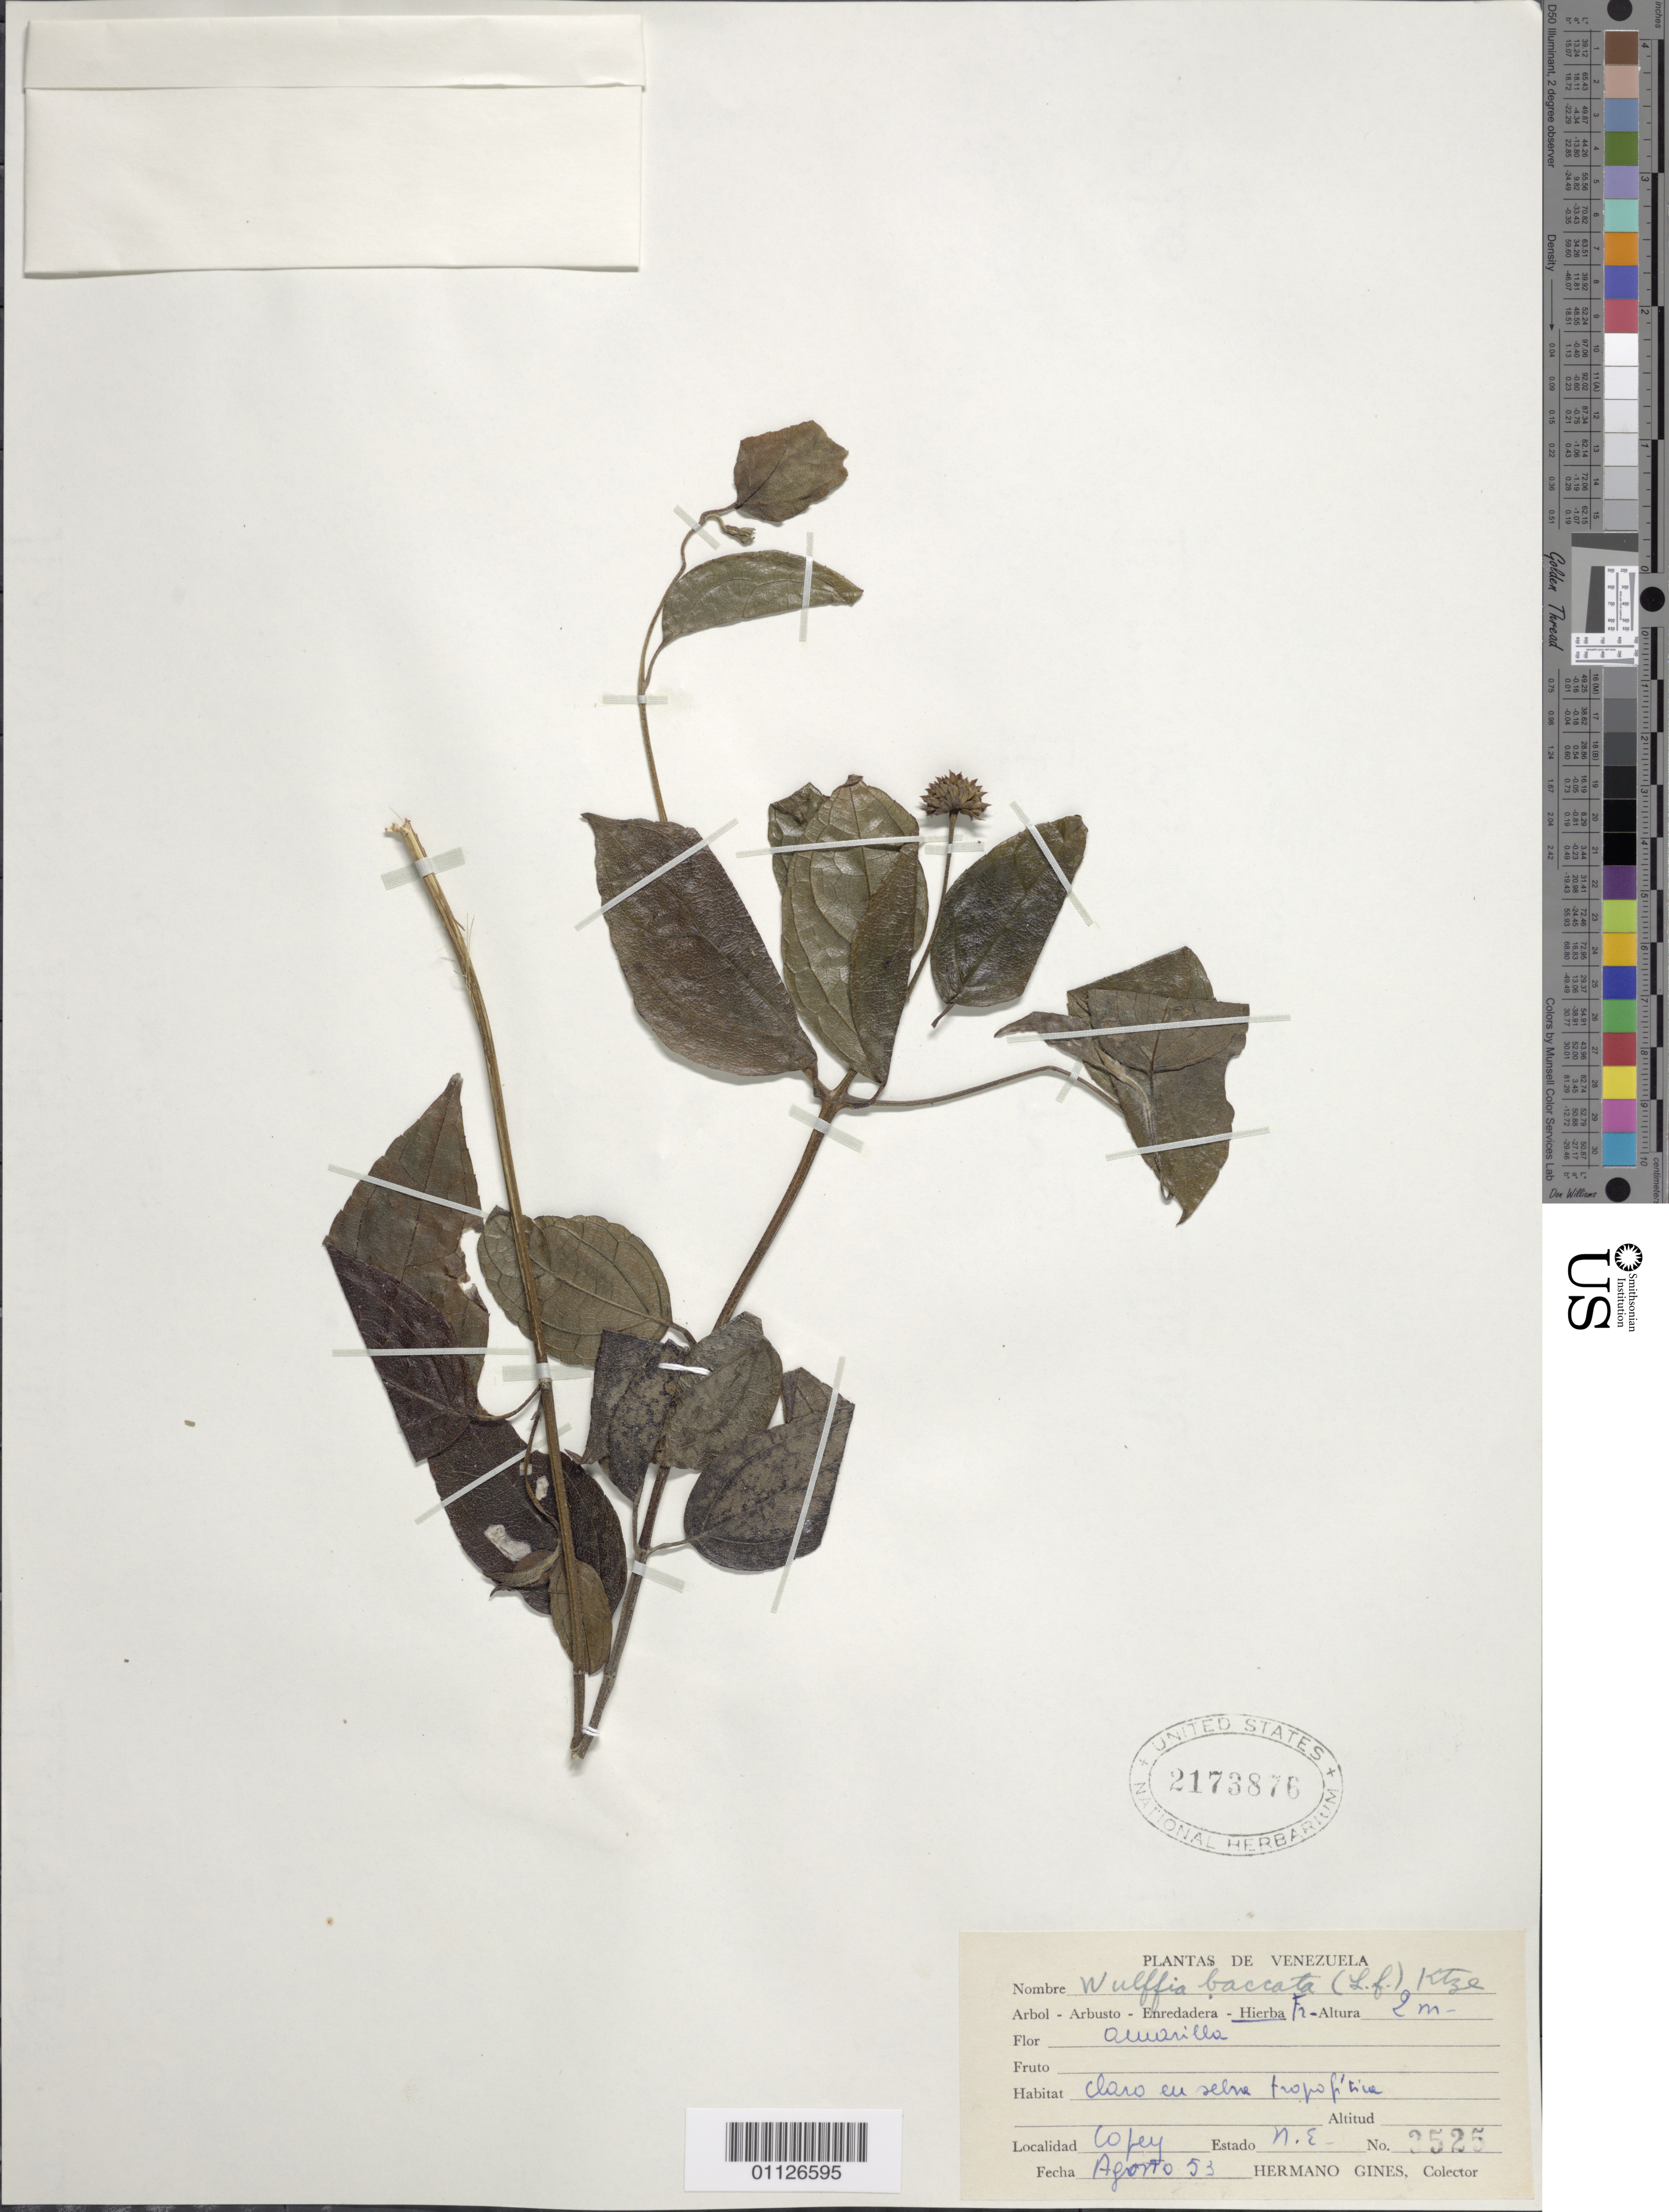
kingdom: Plantae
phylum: Tracheophyta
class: Magnoliopsida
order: Asterales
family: Asteraceae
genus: Wulffia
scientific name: Wulffia baccata var. baccata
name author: (L.) Kuntze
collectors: Bro. Gines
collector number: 3525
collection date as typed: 01 Aug 1953 to 31 Aug 1953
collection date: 1953-08-01/1953-08-31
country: Venezuela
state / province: Nueva Esparta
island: Margarita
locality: Copey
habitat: claro en selva tropofítica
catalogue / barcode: US 2173876